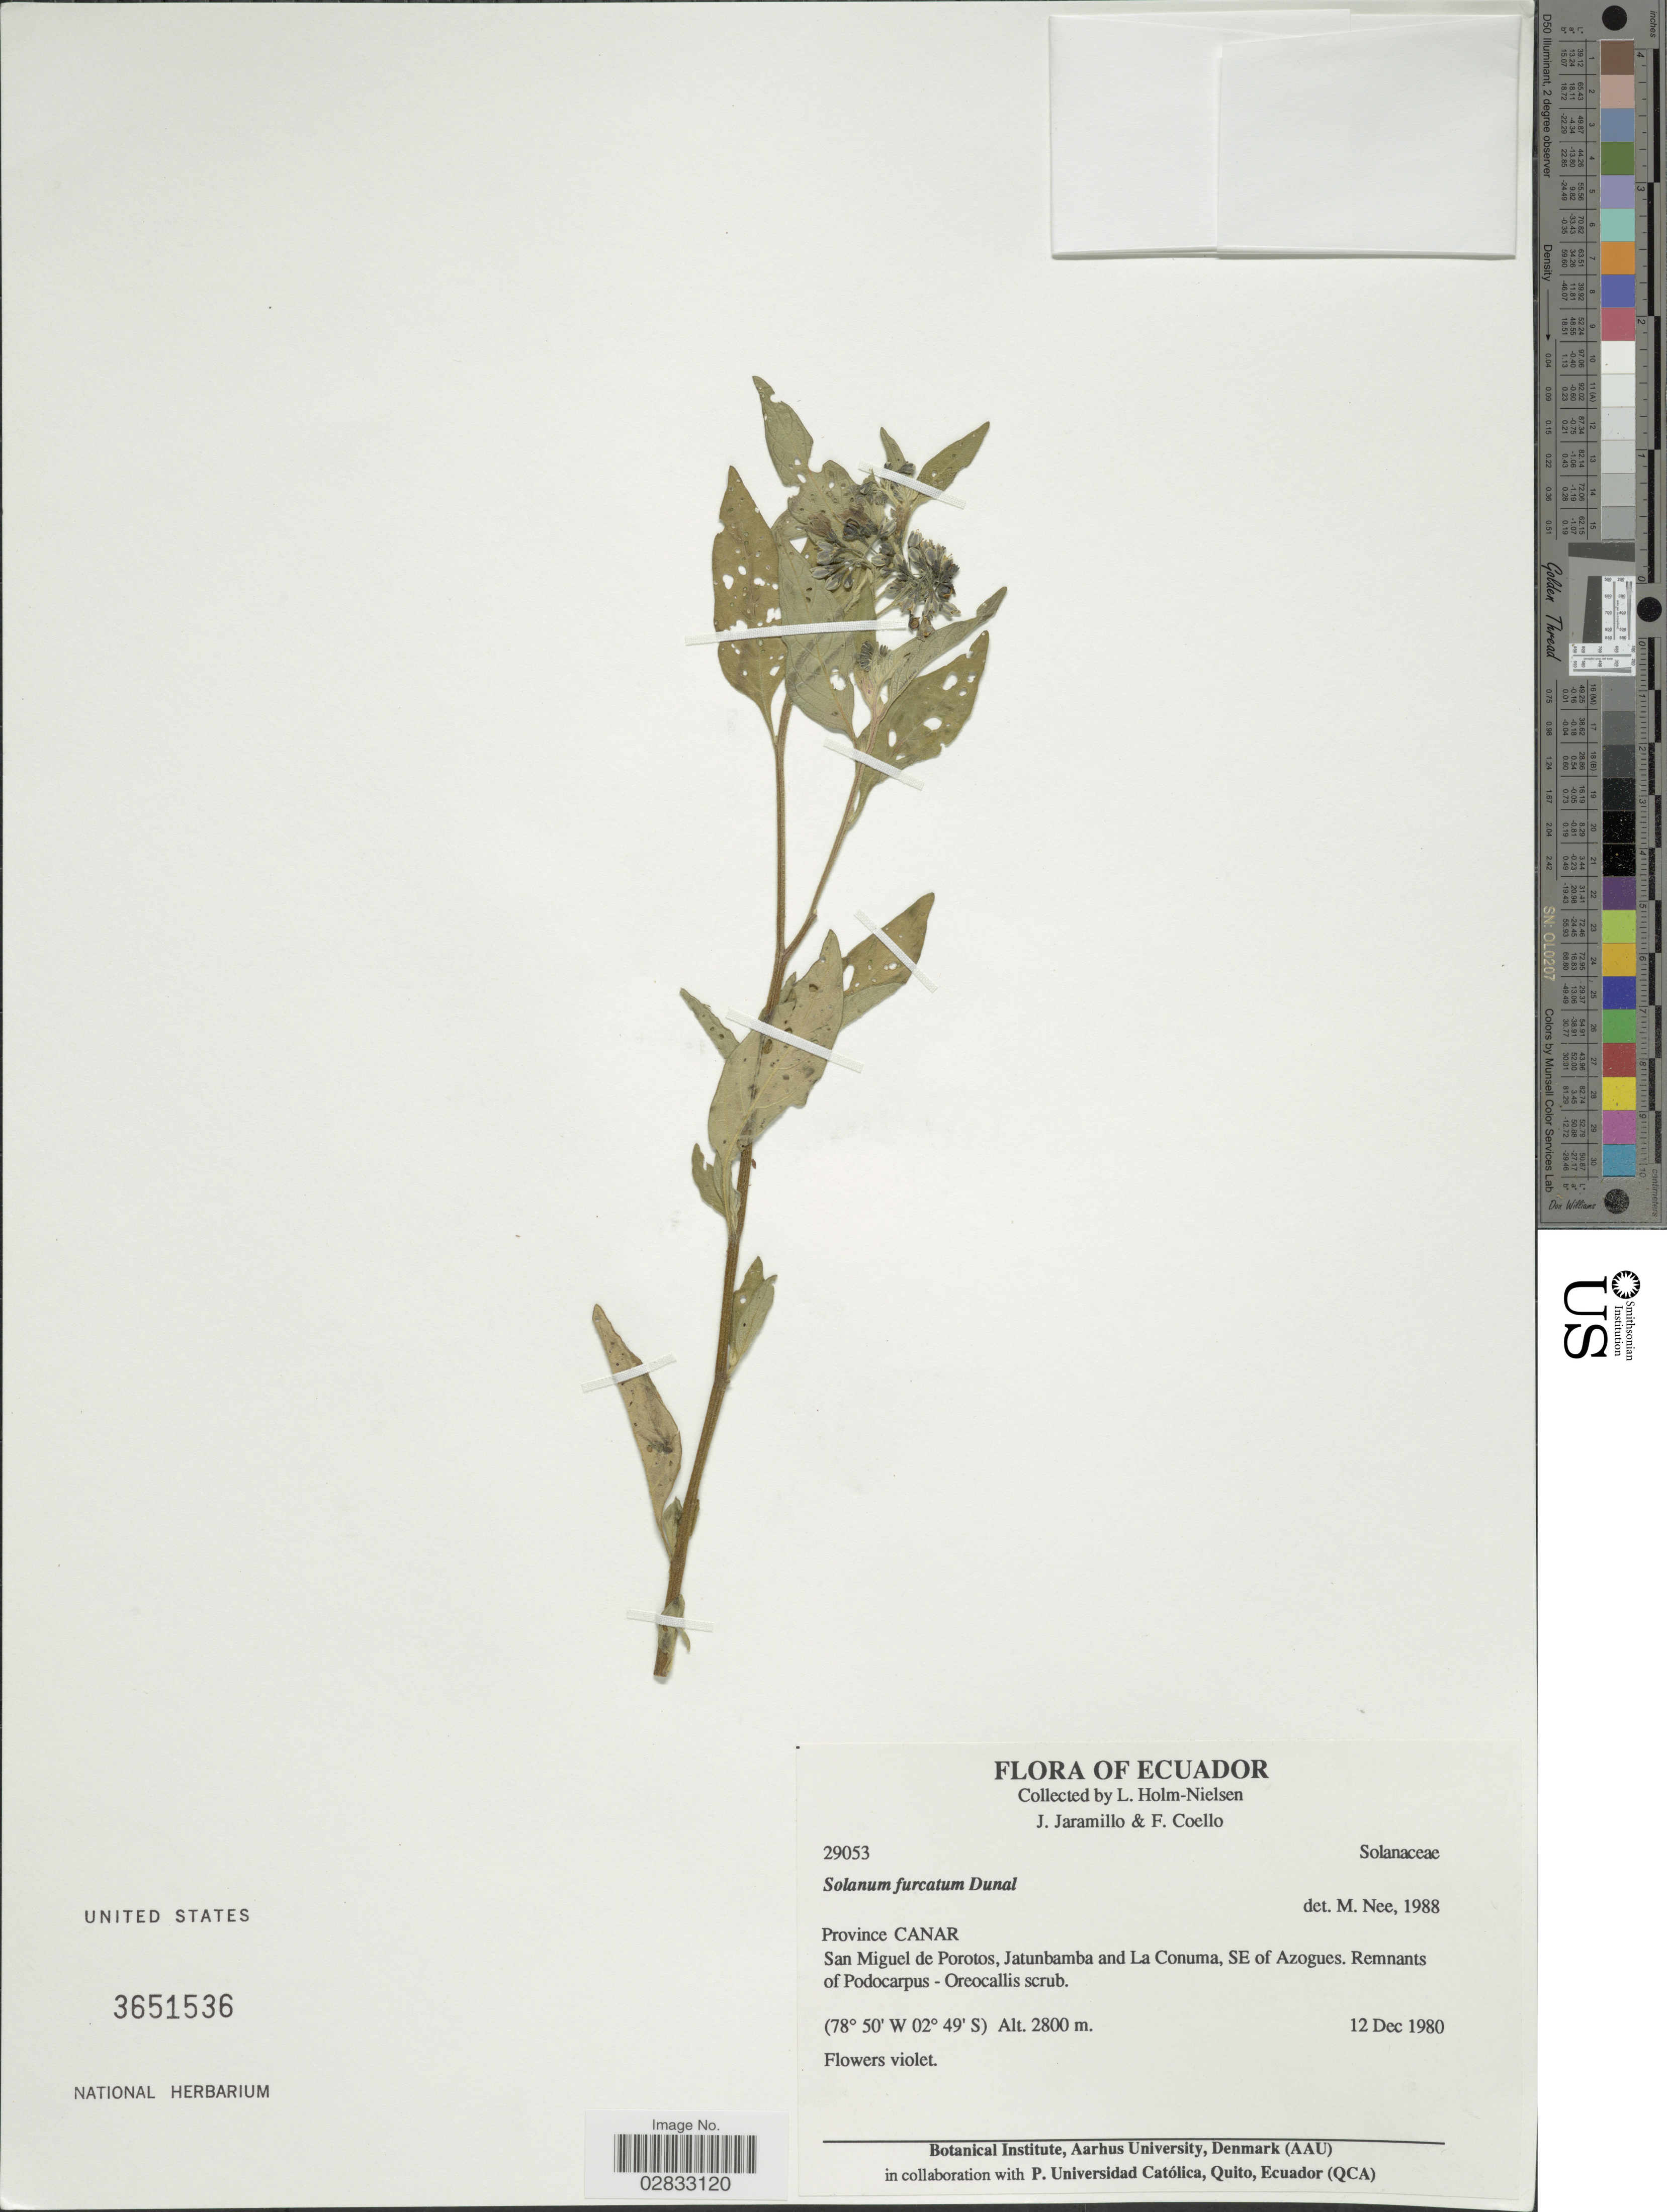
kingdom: Plantae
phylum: Tracheophyta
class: Magnoliopsida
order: Solanales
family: Solanaceae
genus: Solanum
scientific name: Solanum furcatum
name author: Dunal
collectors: J. Jaramillo & F. Coello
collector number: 29053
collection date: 1980-12-12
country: Ecuador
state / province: Cañar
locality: San Miguel de Porotos, Jatumbamba and La Conuma, SE of Azogues.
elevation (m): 2800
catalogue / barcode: US 3651536